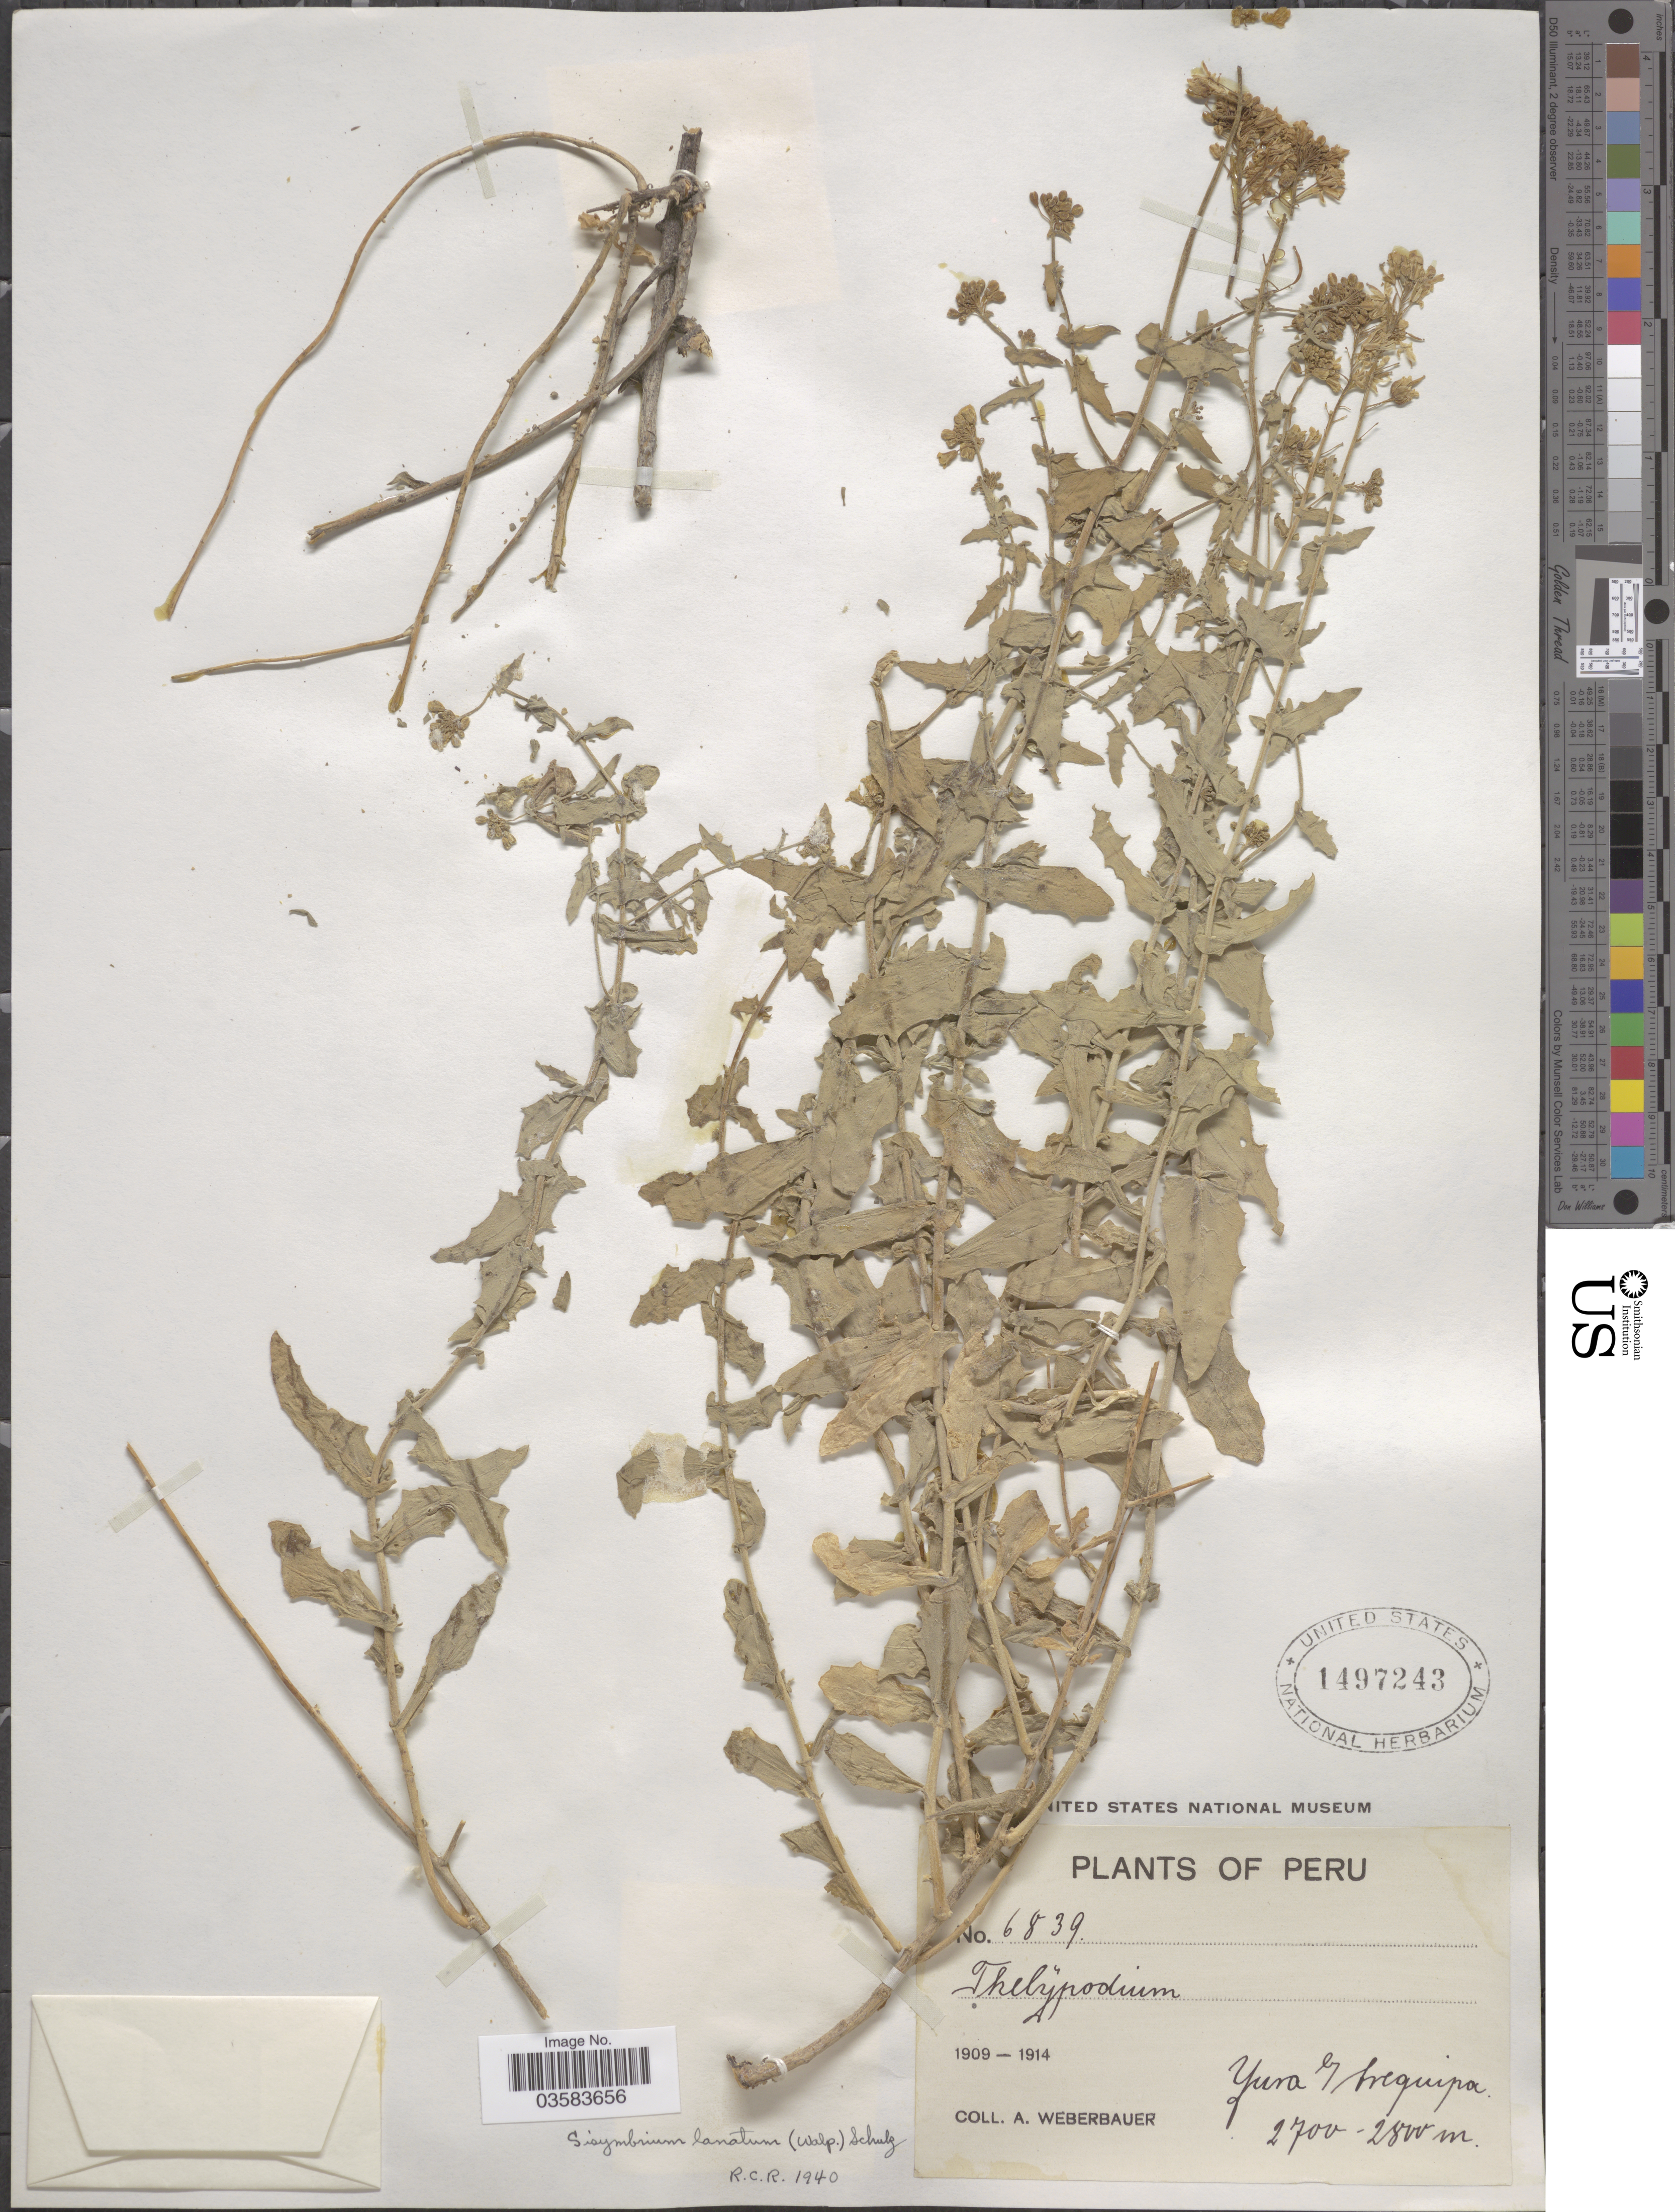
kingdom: Plantae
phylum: Tracheophyta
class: Magnoliopsida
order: Brassicales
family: Brassicaceae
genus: Neuontobotrys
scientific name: Neuontobotrys lanata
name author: (Walpers) Al-Shehbaz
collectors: A. Weberbauer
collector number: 6839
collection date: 1909/1914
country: Peru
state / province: Arequipa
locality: Yura b/ Arequipa.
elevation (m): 2700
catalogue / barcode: US 1497243